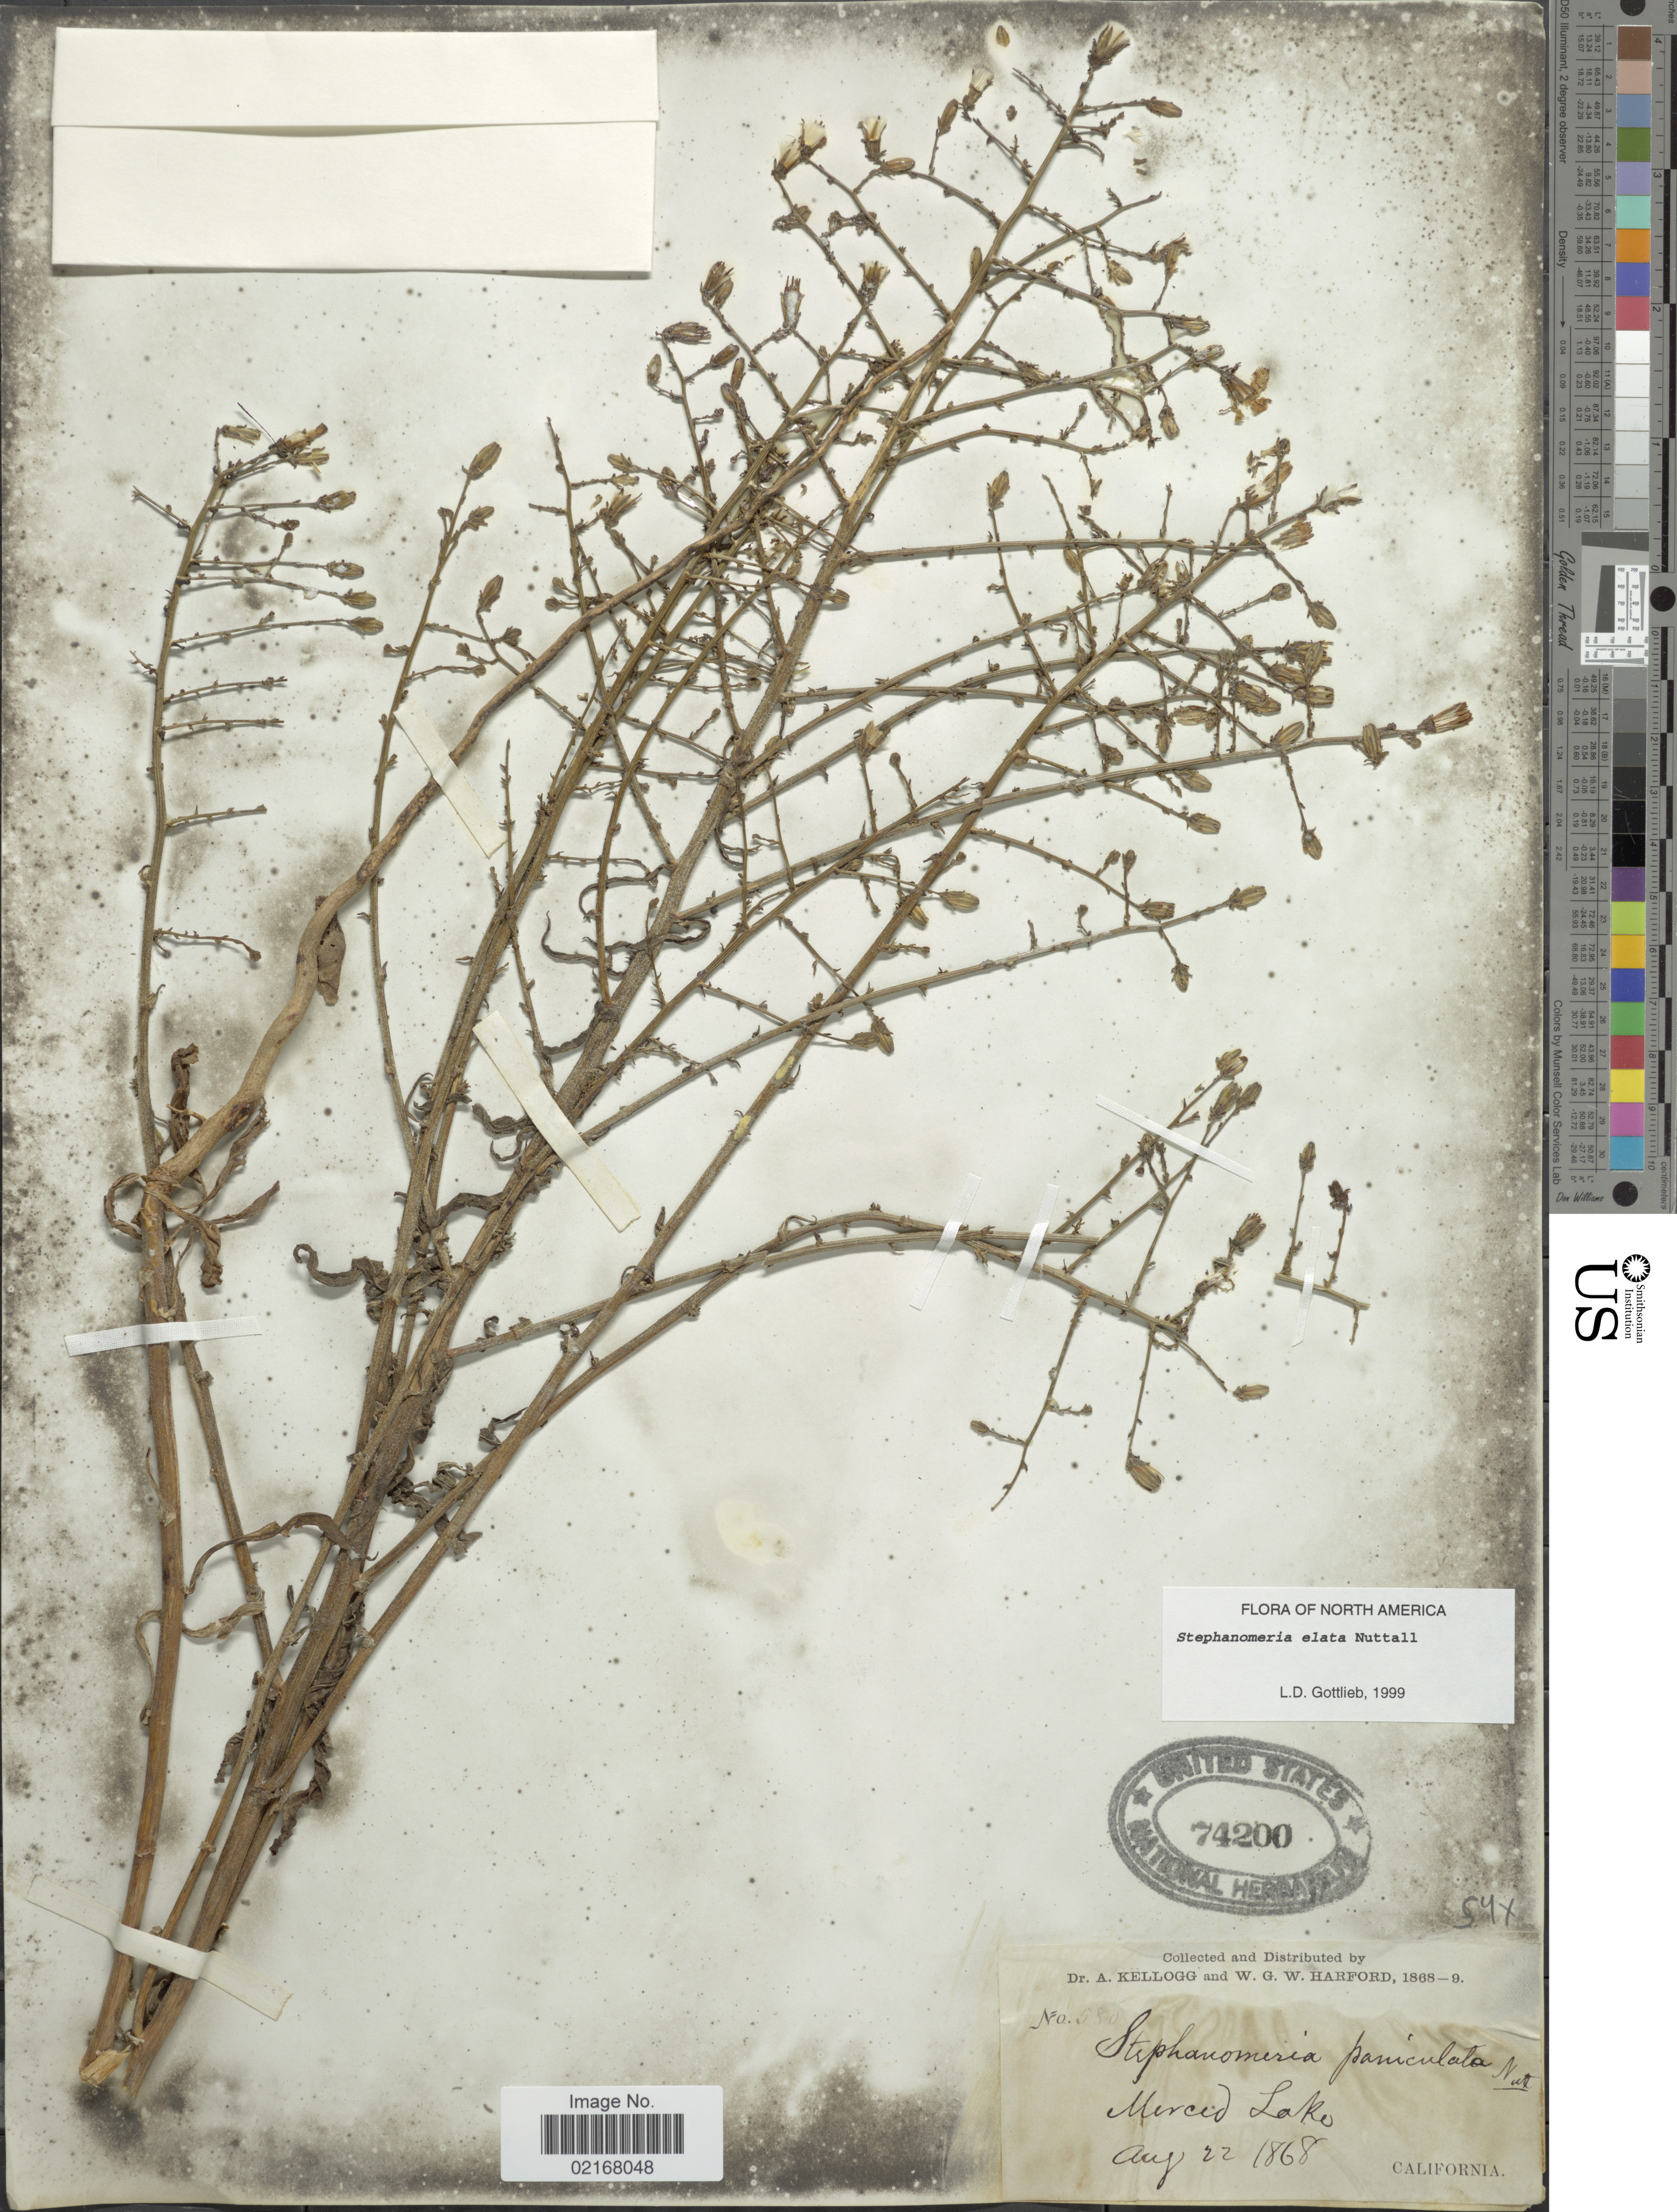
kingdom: Plantae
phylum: Tracheophyta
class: Magnoliopsida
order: Asterales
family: Asteraceae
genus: Stephanomeria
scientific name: Stephanomeria elata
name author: Nutt.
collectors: A. Kellogg & W. G. W. Harford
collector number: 580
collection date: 1868-08-22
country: United States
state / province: California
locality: Merced Lake. California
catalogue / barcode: US 74200